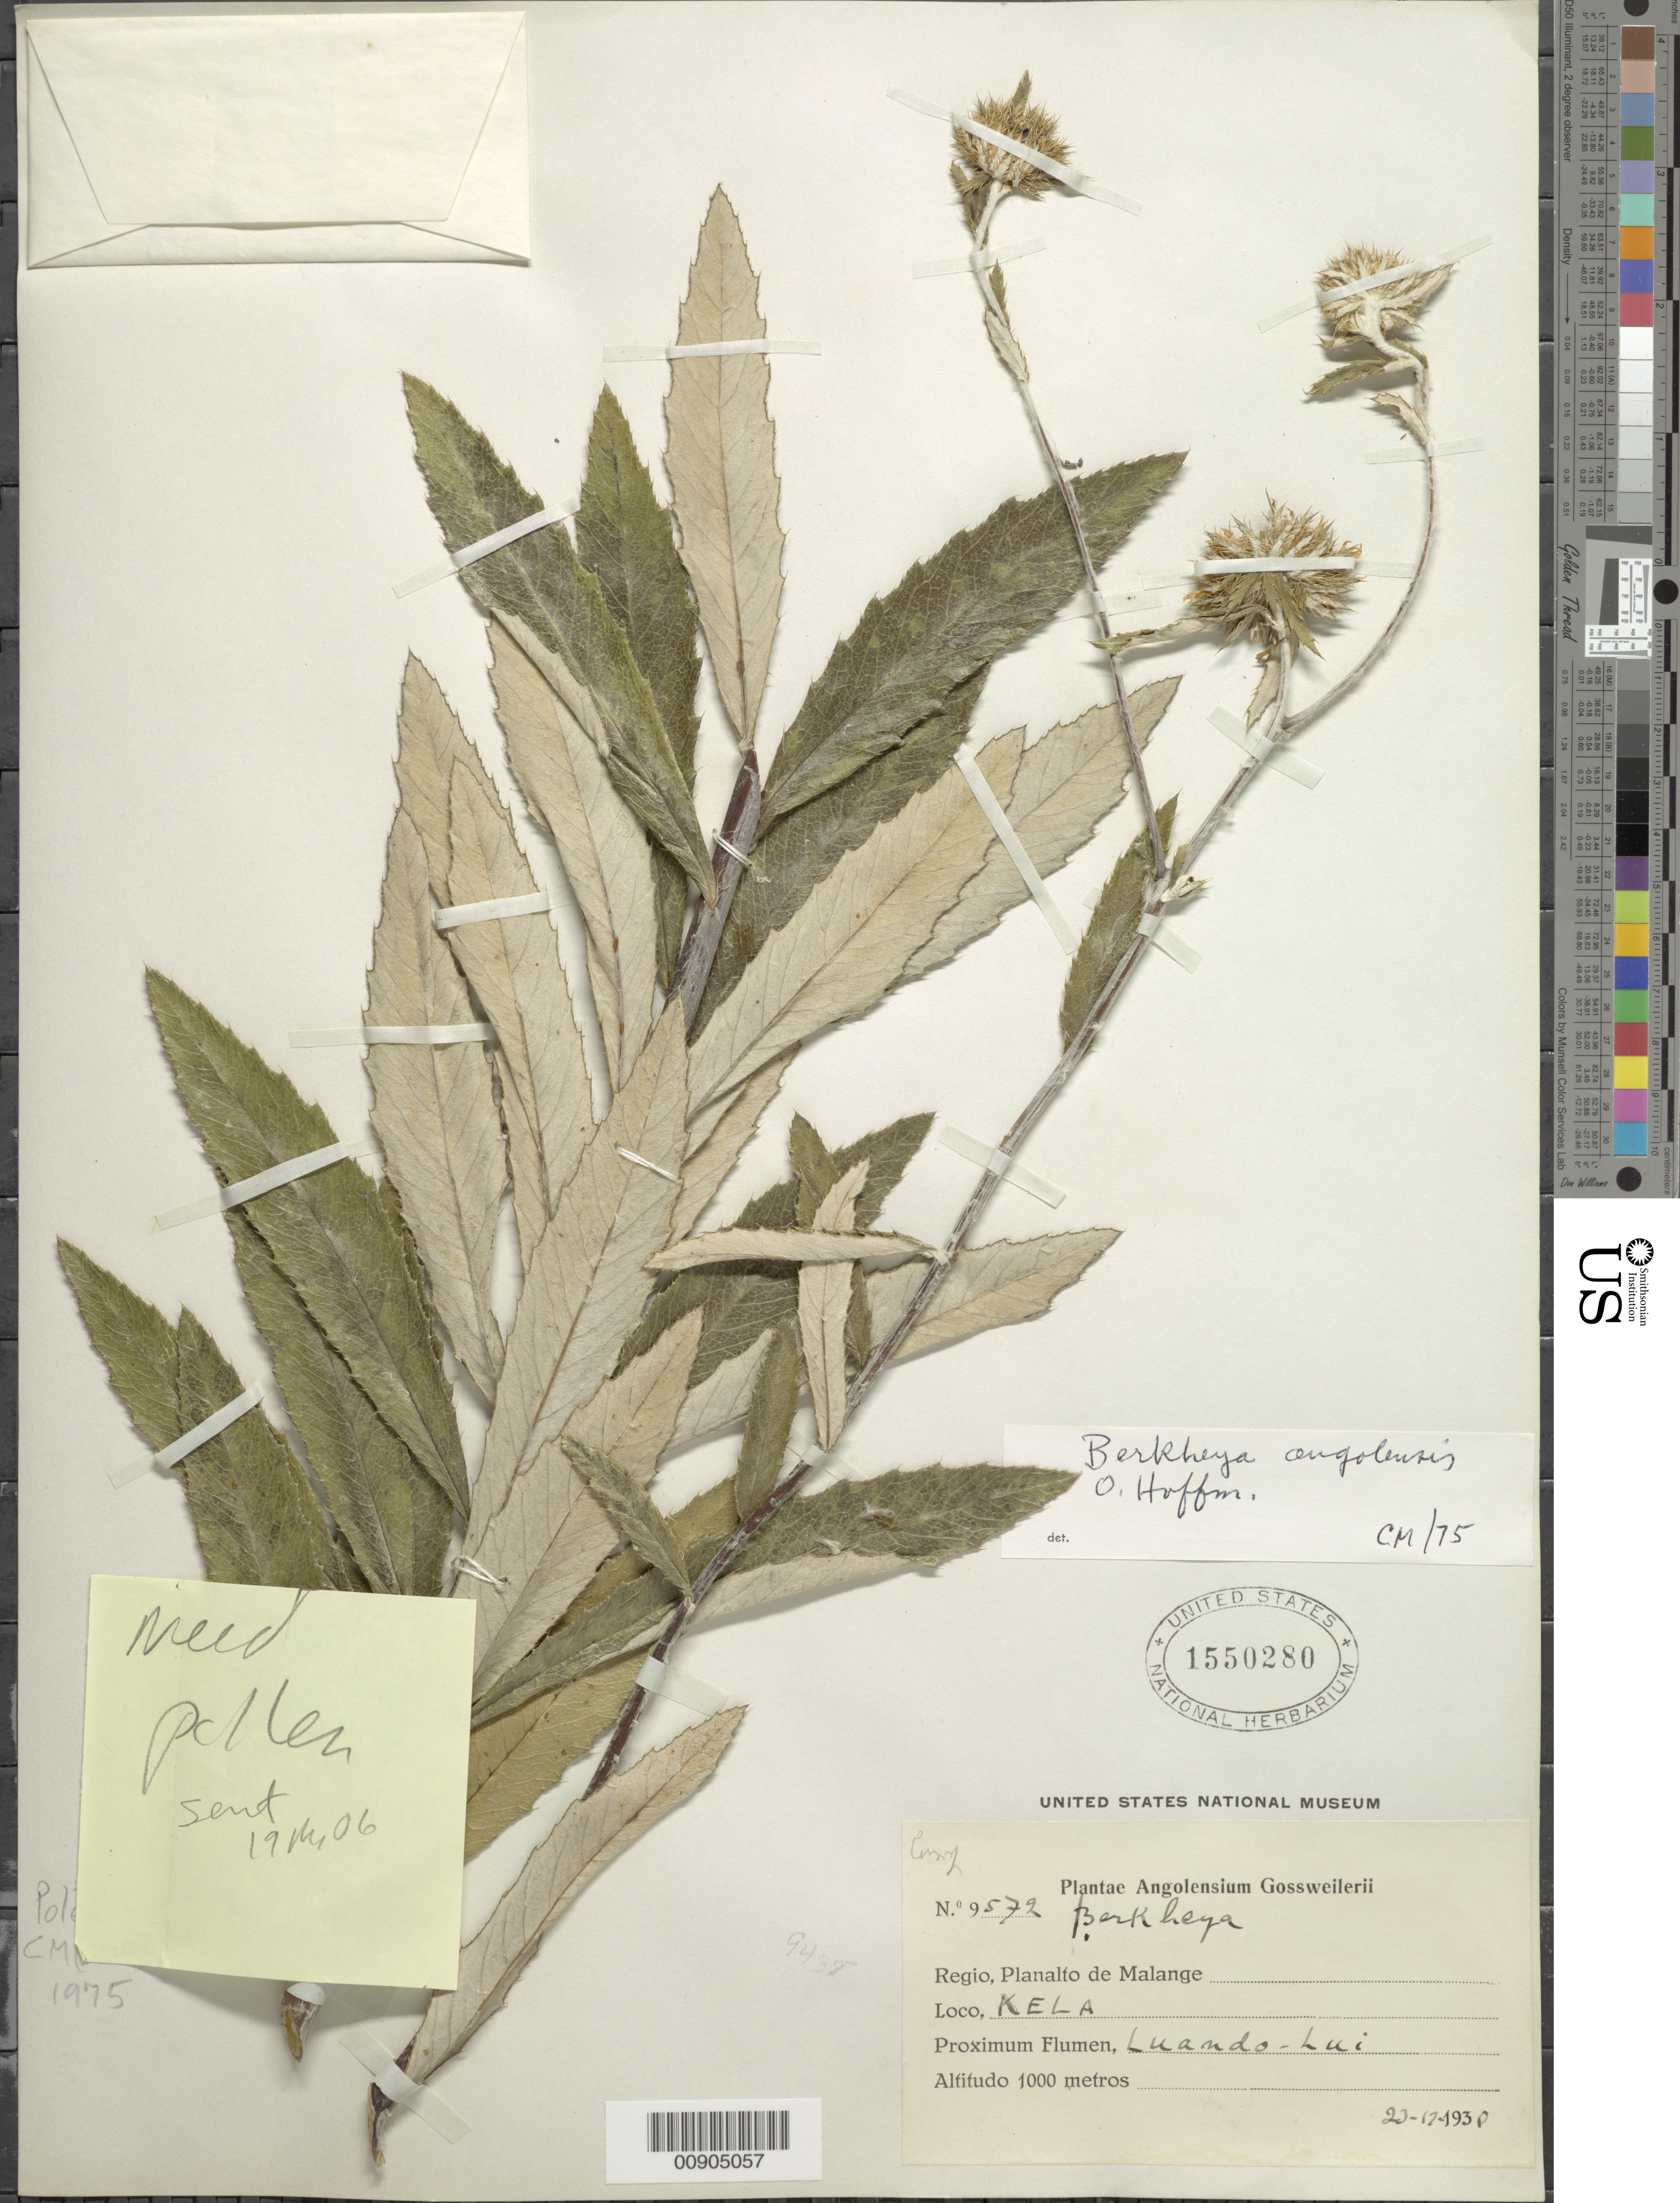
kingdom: Plantae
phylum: Tracheophyta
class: Magnoliopsida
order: Asterales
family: Asteraceae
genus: Berkheya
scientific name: Berkheya angolensis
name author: O. Hoffm.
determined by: M., C.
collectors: J. Gossweiler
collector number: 9572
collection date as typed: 20 December 1930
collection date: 1930-12-20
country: Angola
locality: Planato de Malange, Kela, proximum flumen Luando-Lui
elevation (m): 1000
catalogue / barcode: US 1550280